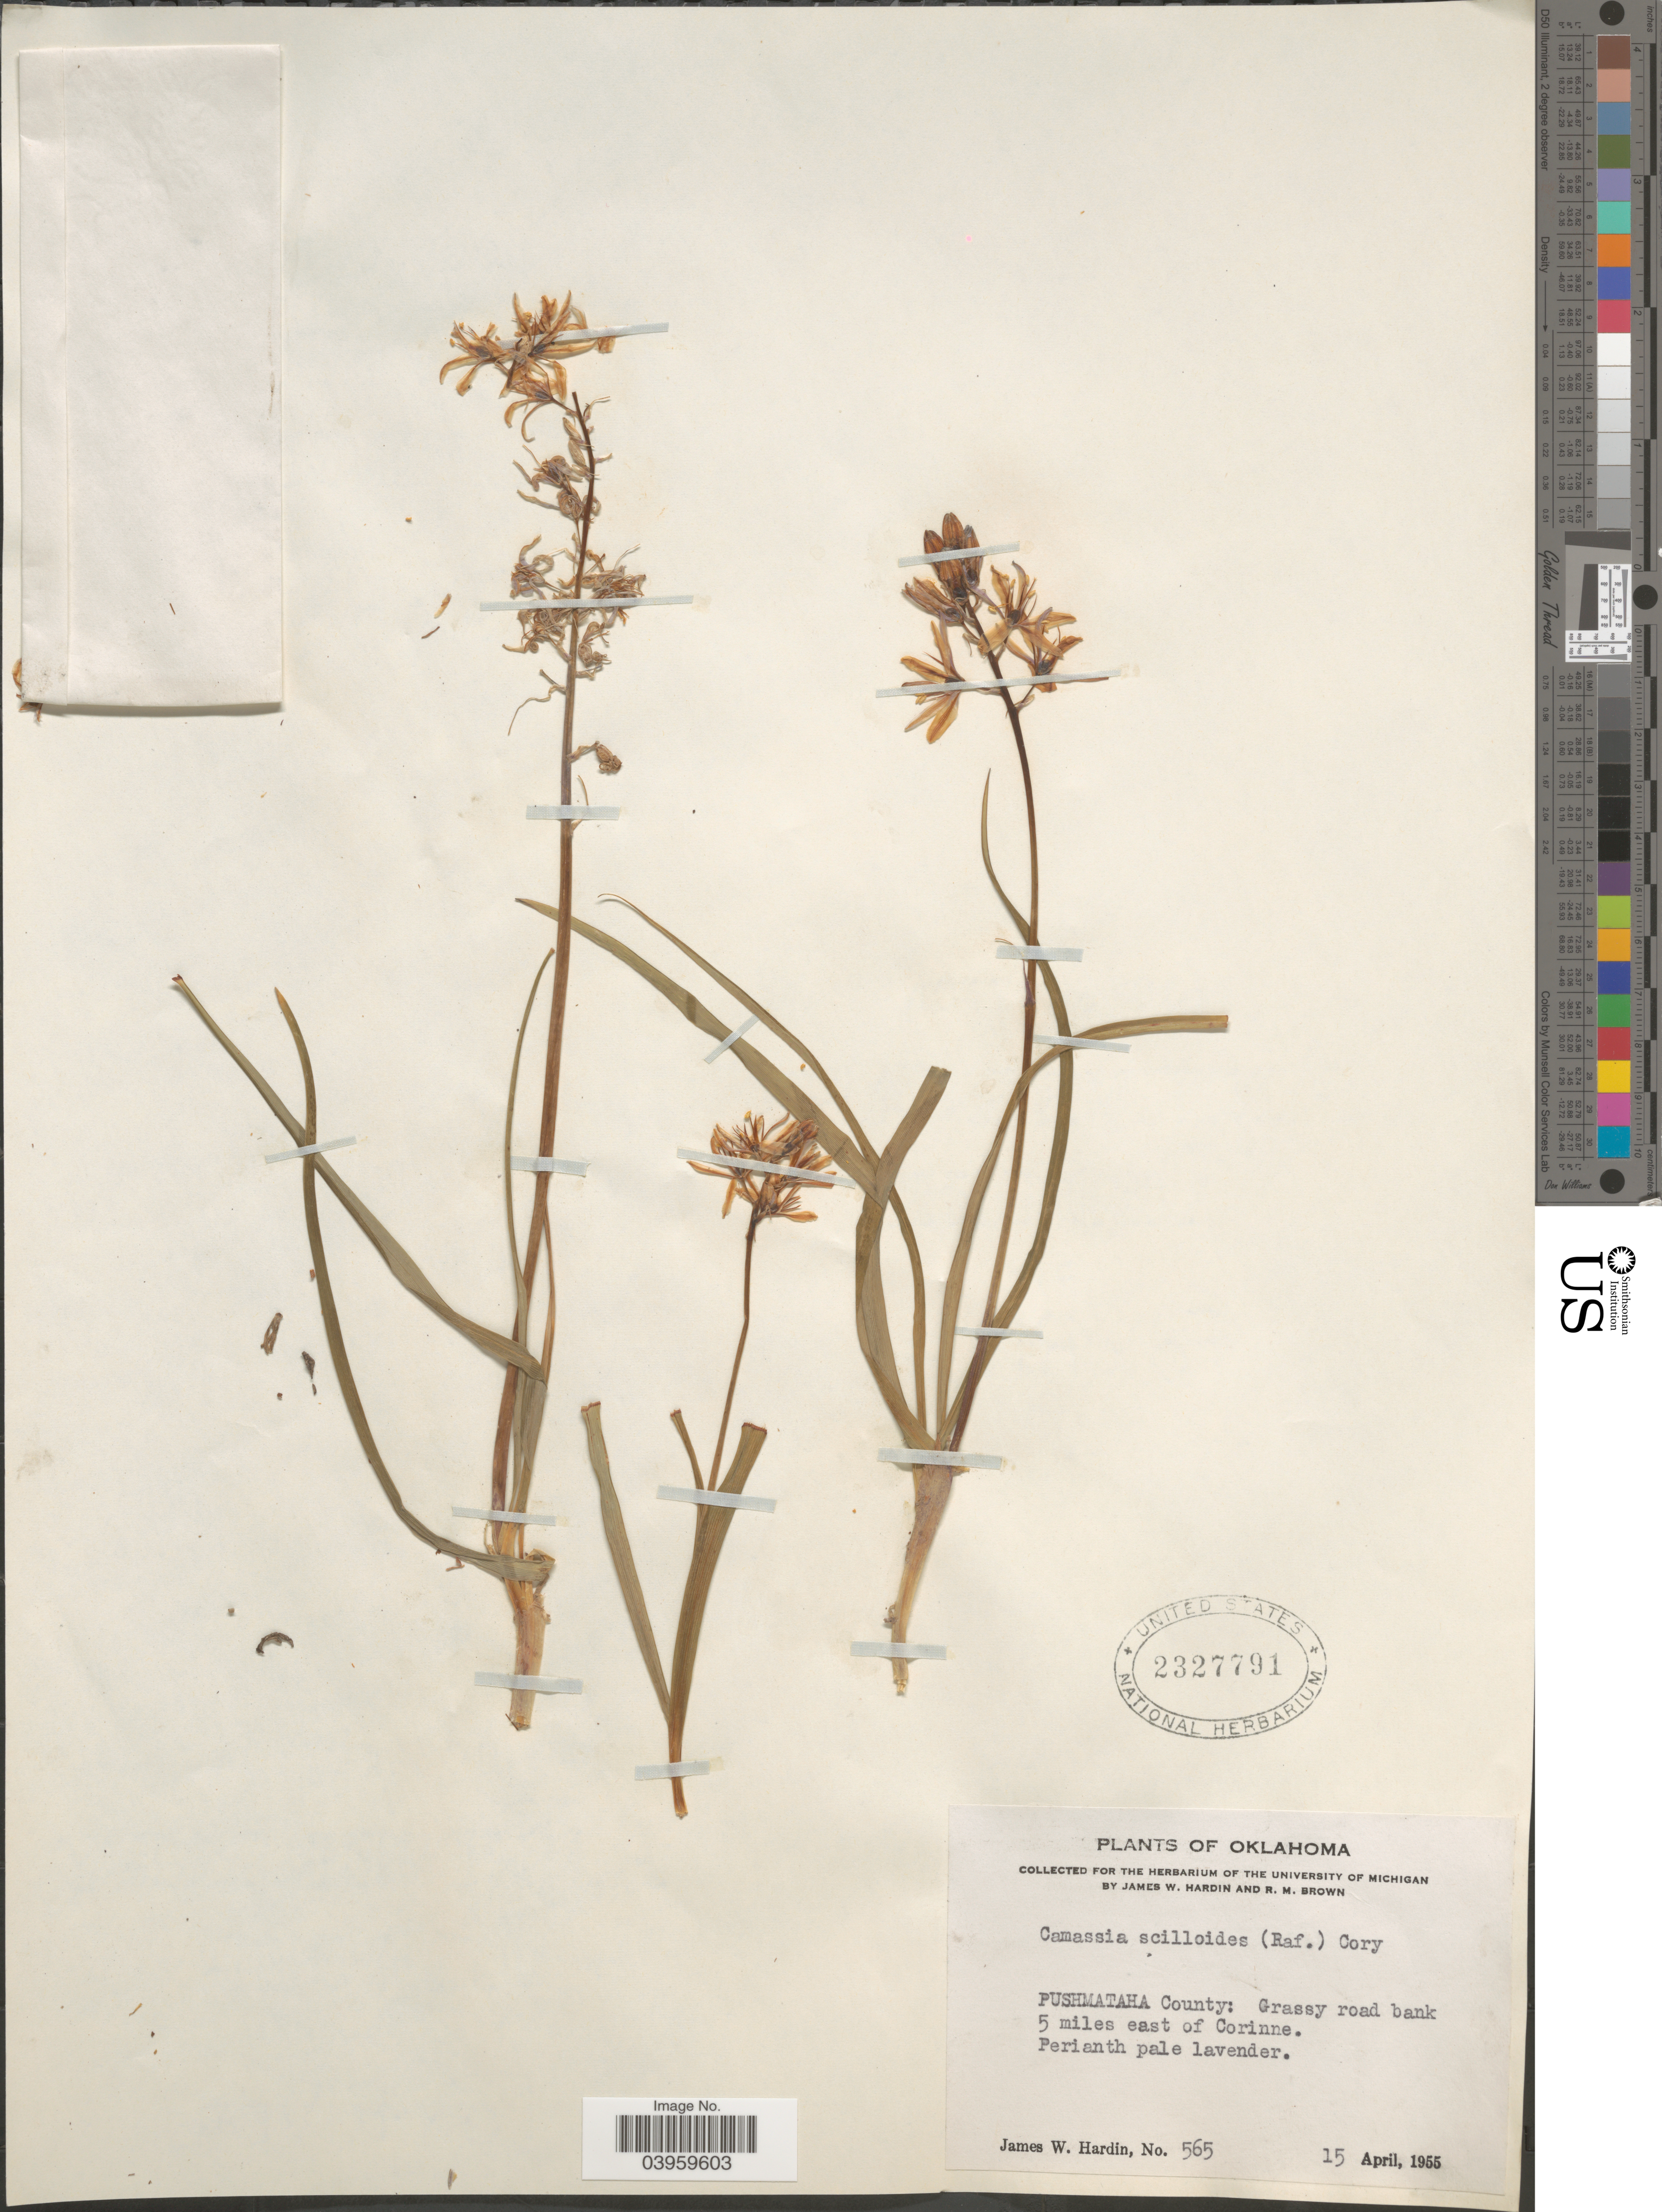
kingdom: Plantae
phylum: Tracheophyta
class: Liliopsida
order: Asparagales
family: Asparagaceae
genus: Camassia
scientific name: Camassia scilloides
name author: (Raf.) Cory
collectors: J. W. Hardin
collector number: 565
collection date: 1955-04-15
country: United States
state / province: Oklahoma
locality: Pushmataha County: Grassy road bank 5 miles east of Corinne.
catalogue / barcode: US 2327791